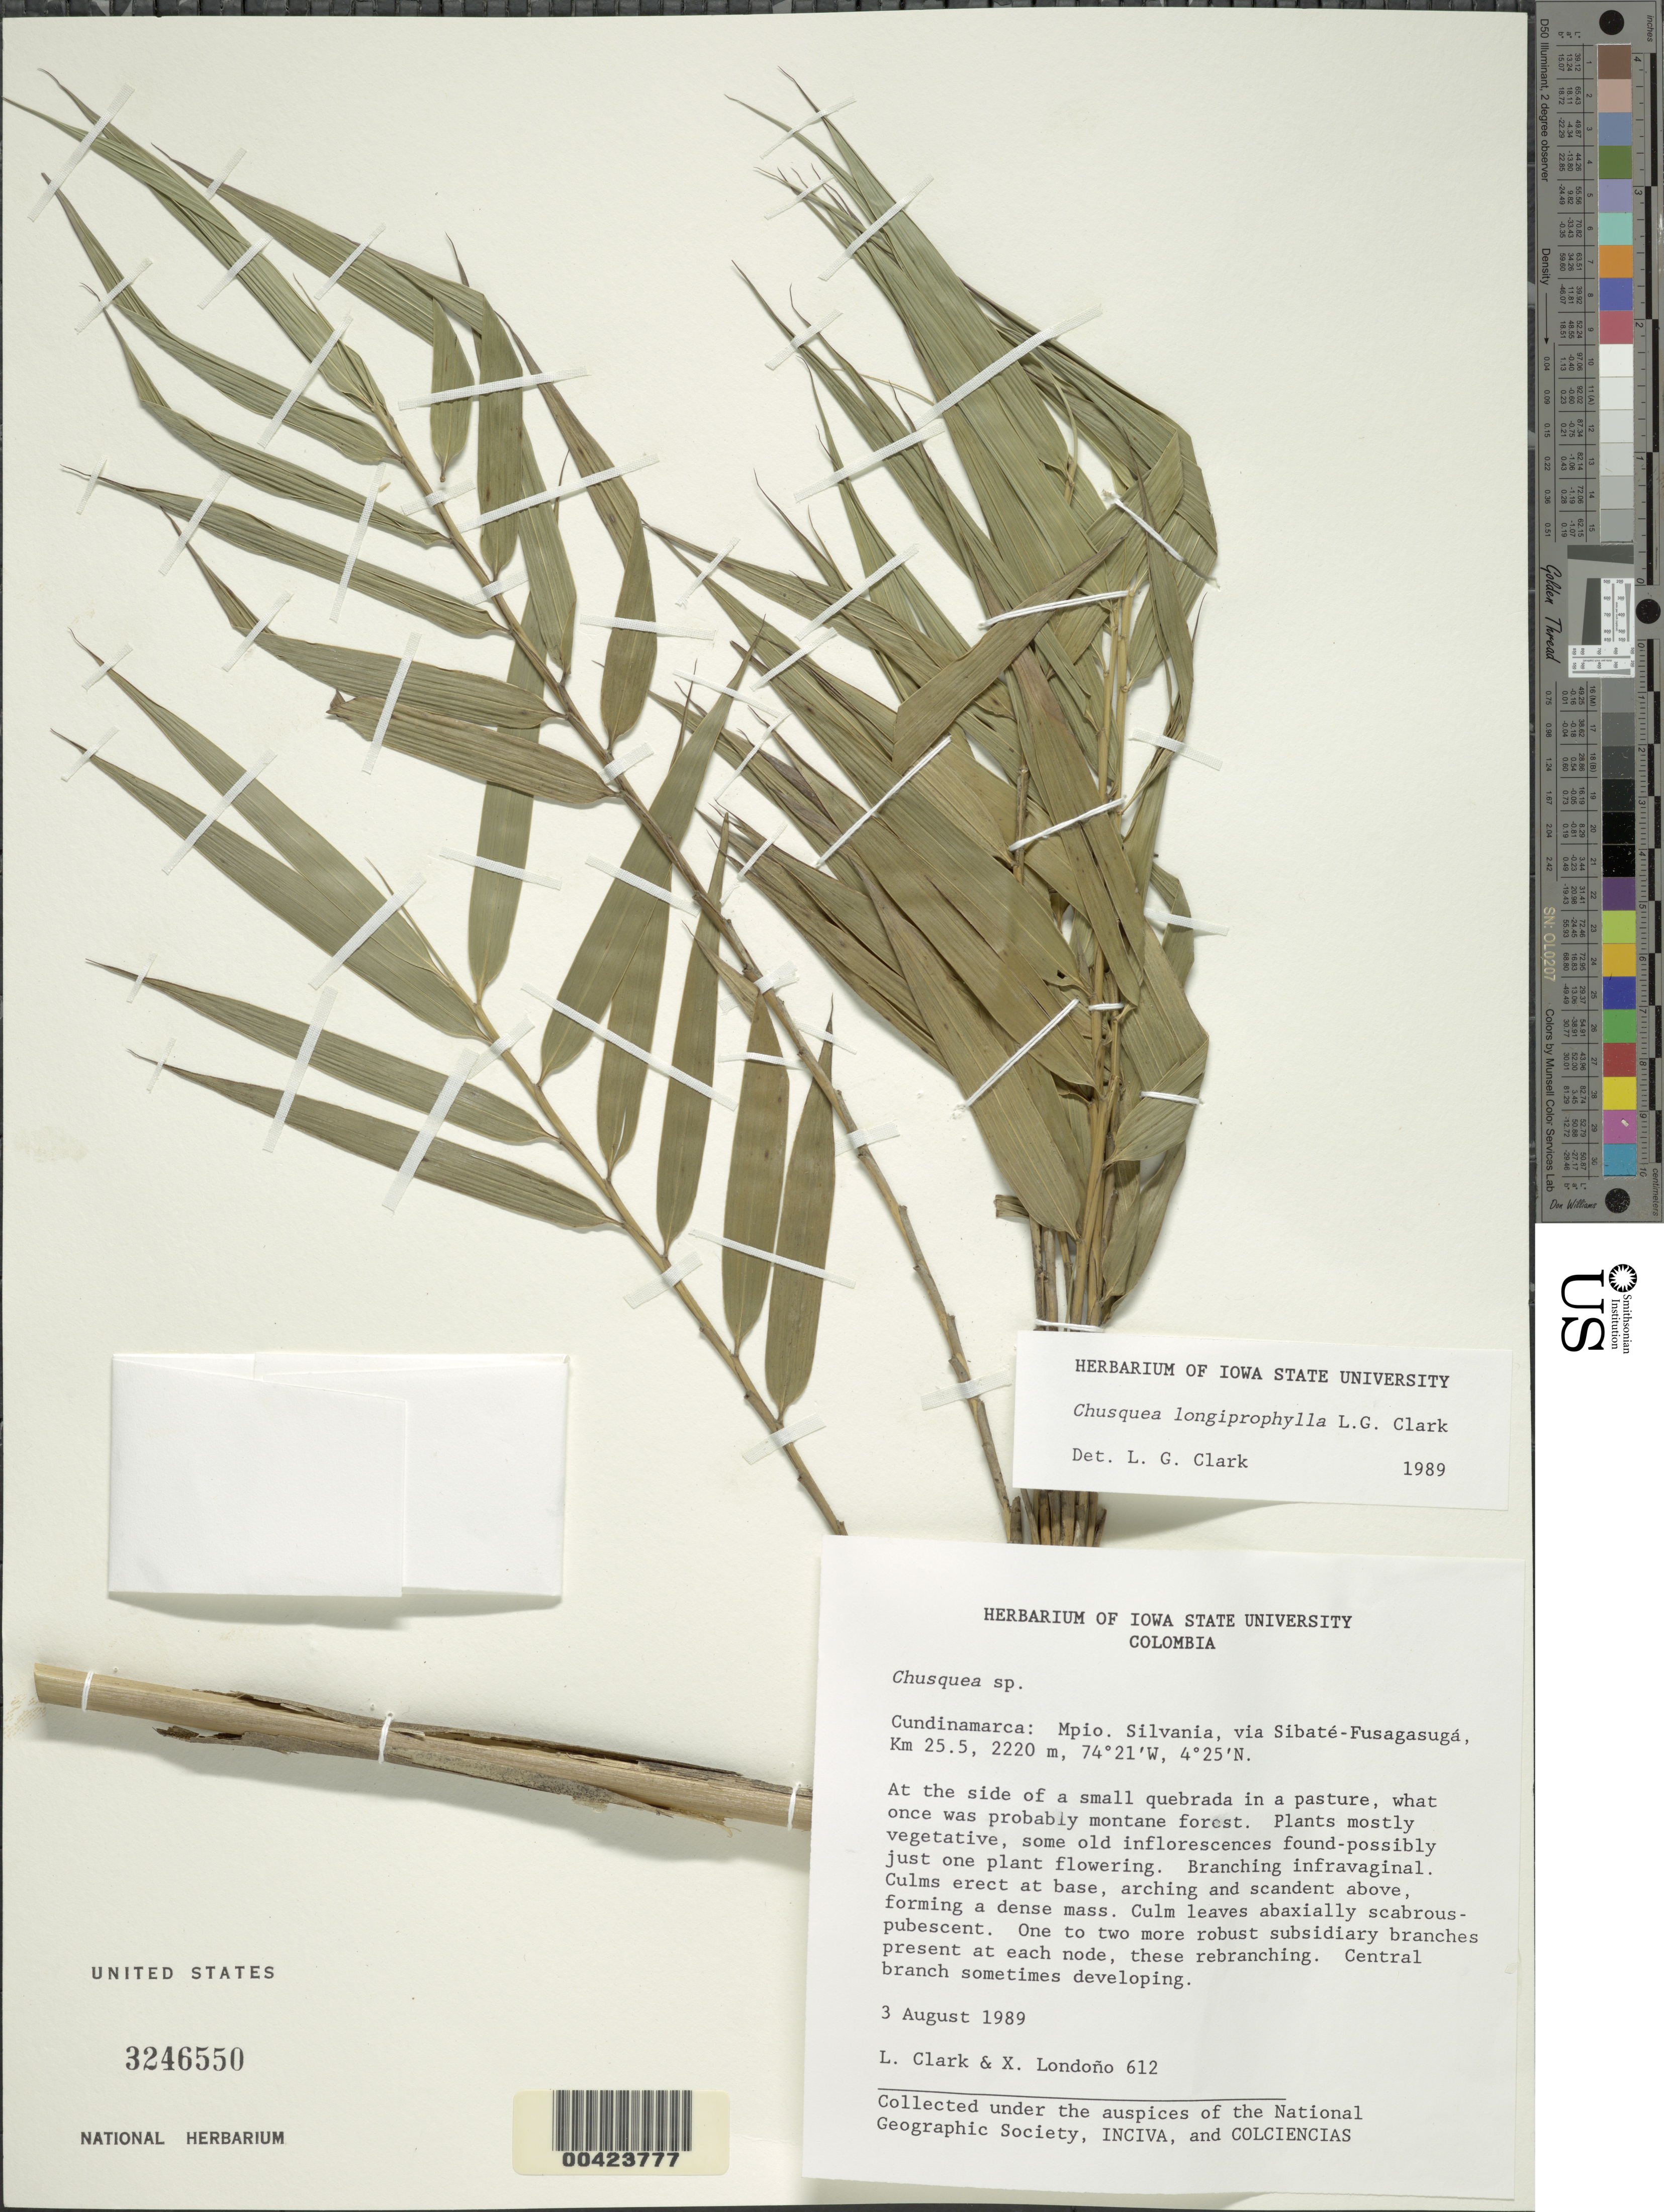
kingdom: Plantae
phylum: Tracheophyta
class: Liliopsida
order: Poales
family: Poaceae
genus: Chusquea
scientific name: Chusquea longiprophylla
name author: L.G. Clark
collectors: L. G. Clark & X. Londoño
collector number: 612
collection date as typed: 03 Aug 1989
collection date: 1989-08-03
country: Colombia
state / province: Cundinamarca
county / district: Silvania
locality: Via Sibate - Fusagasugá, km. 25.5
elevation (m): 2220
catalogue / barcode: US 3246550